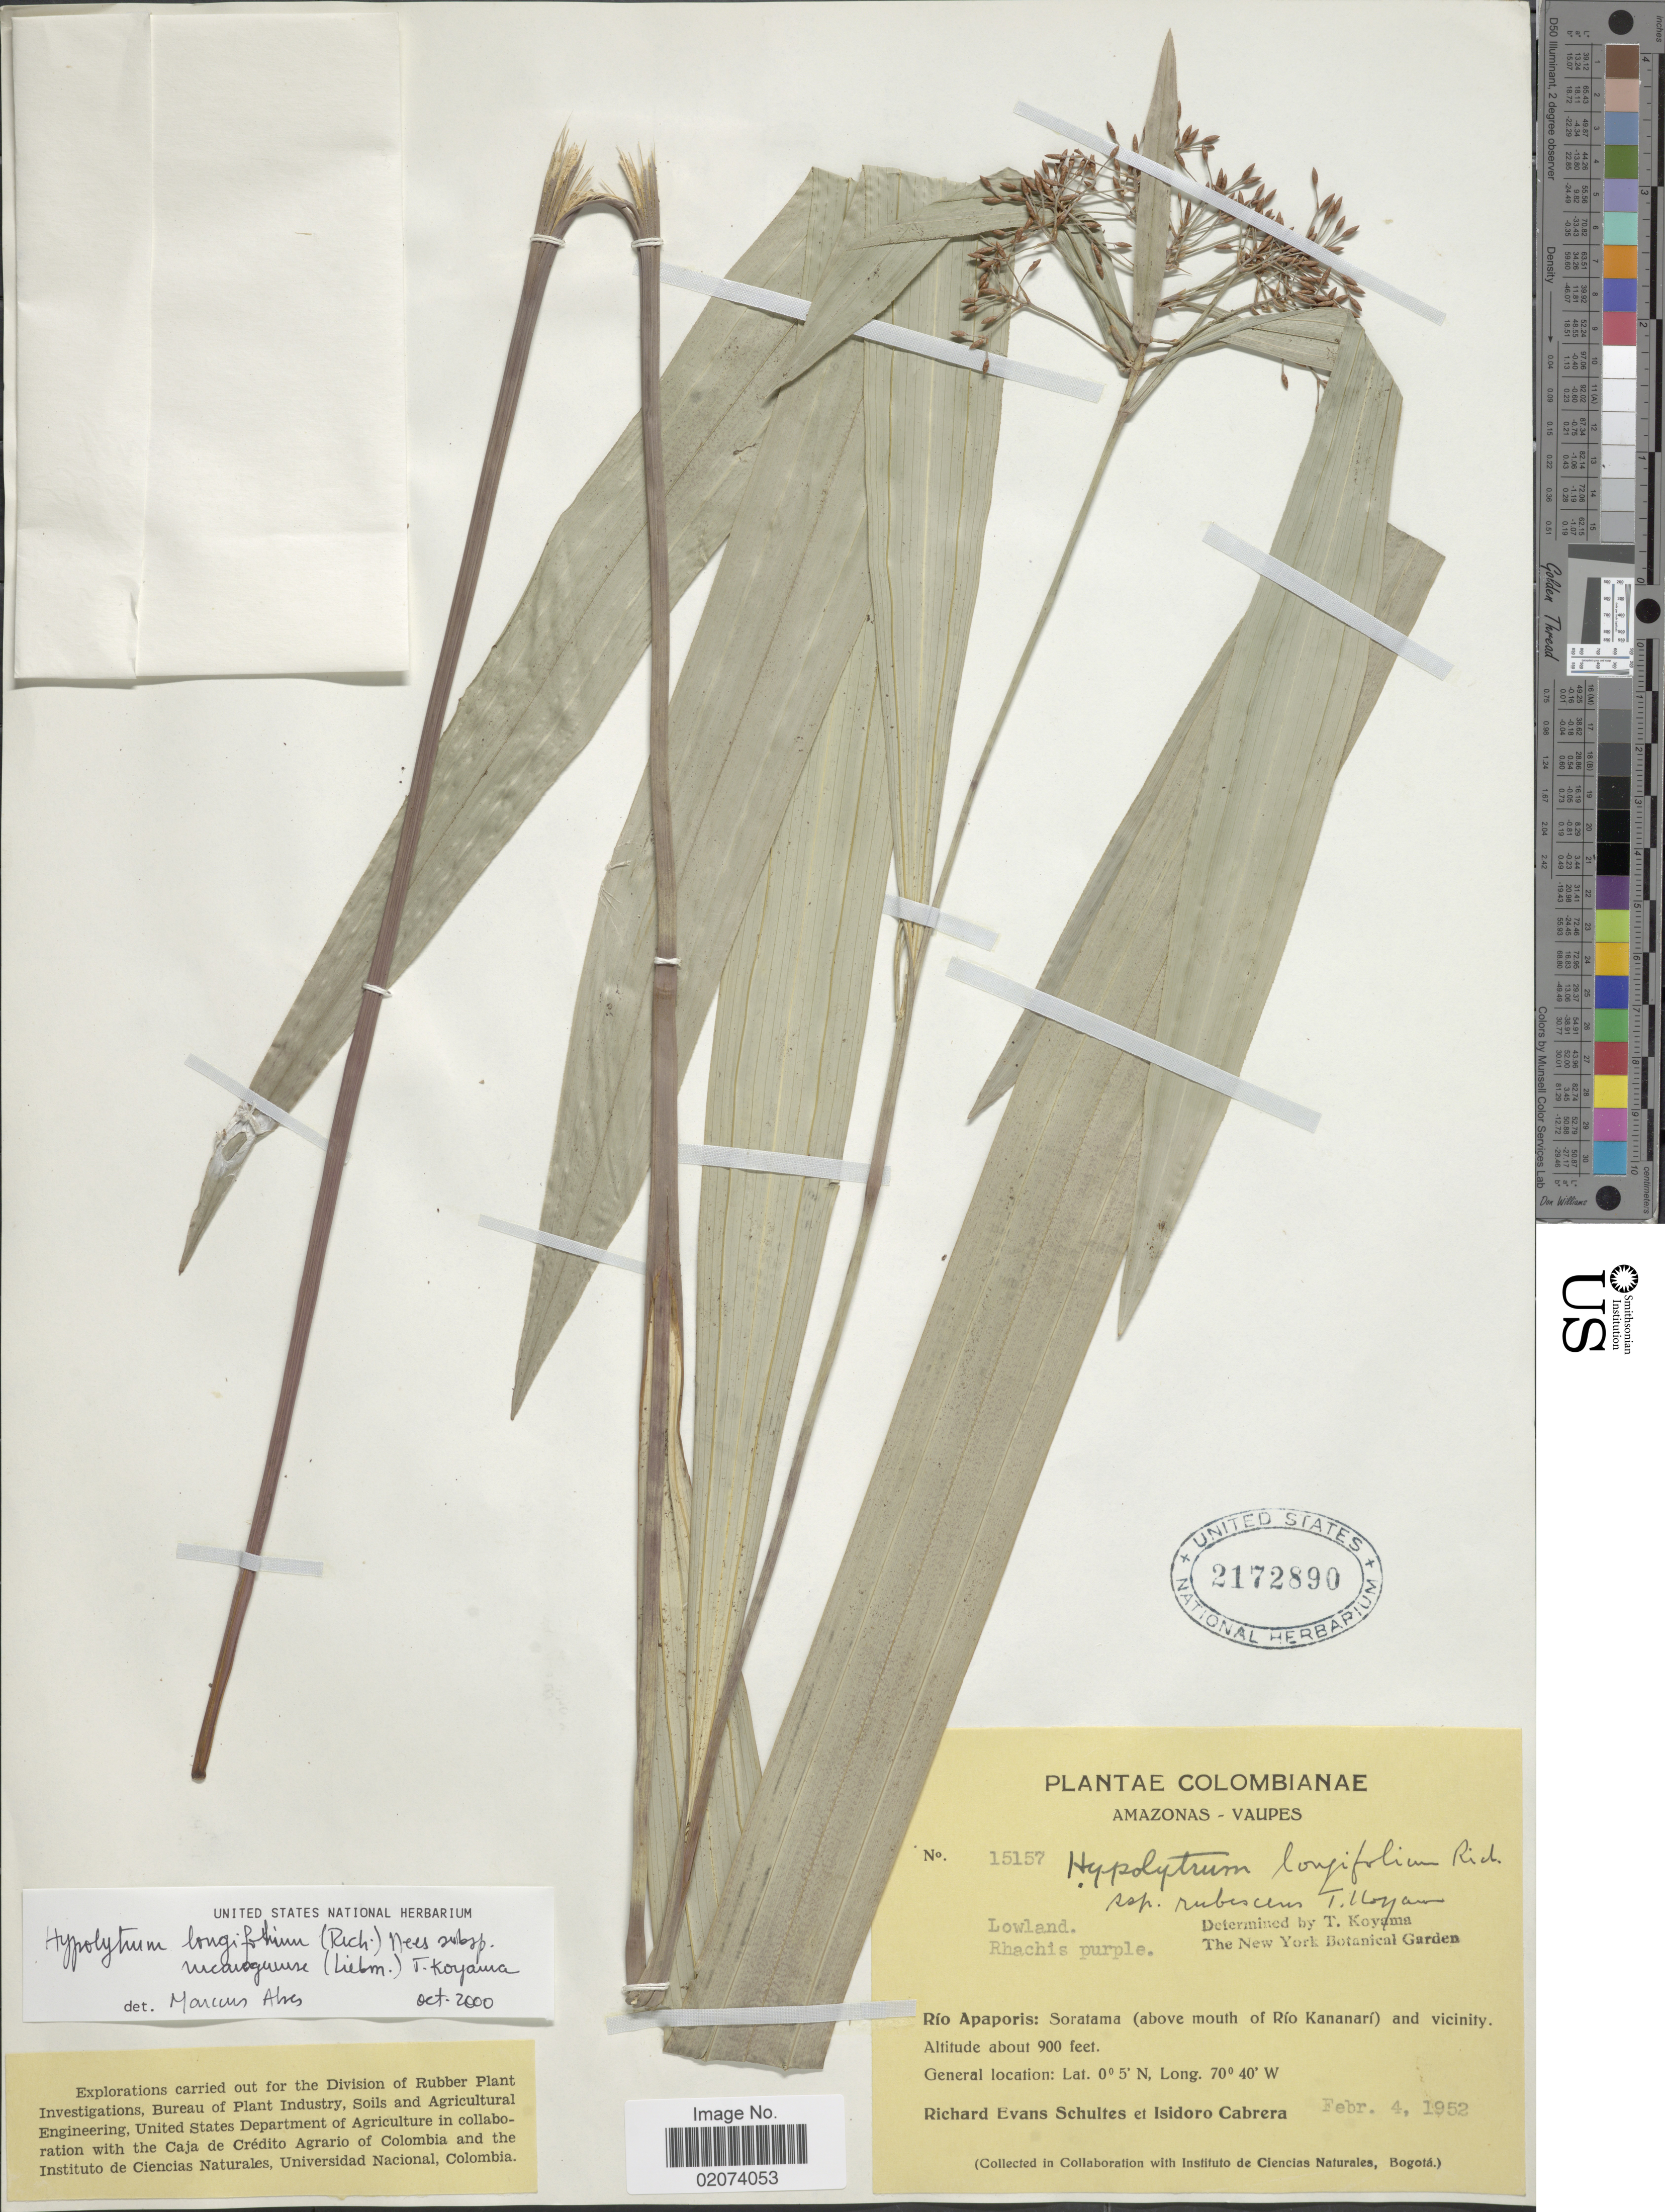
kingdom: Plantae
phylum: Tracheophyta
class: Liliopsida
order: Poales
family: Cyperaceae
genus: Hypolytrum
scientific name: Hypolytrum longifolium subsp. nicaraguense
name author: (Liebm.) T. Koyama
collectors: R. E. Schultes & I. Cabrera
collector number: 15157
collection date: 1952-02-04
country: Colombia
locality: Amazonas-Vaupes, Rio Apaporis, Soratama (above mouth of Rio Kananari) and Vicinity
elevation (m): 274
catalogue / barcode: US 2172890